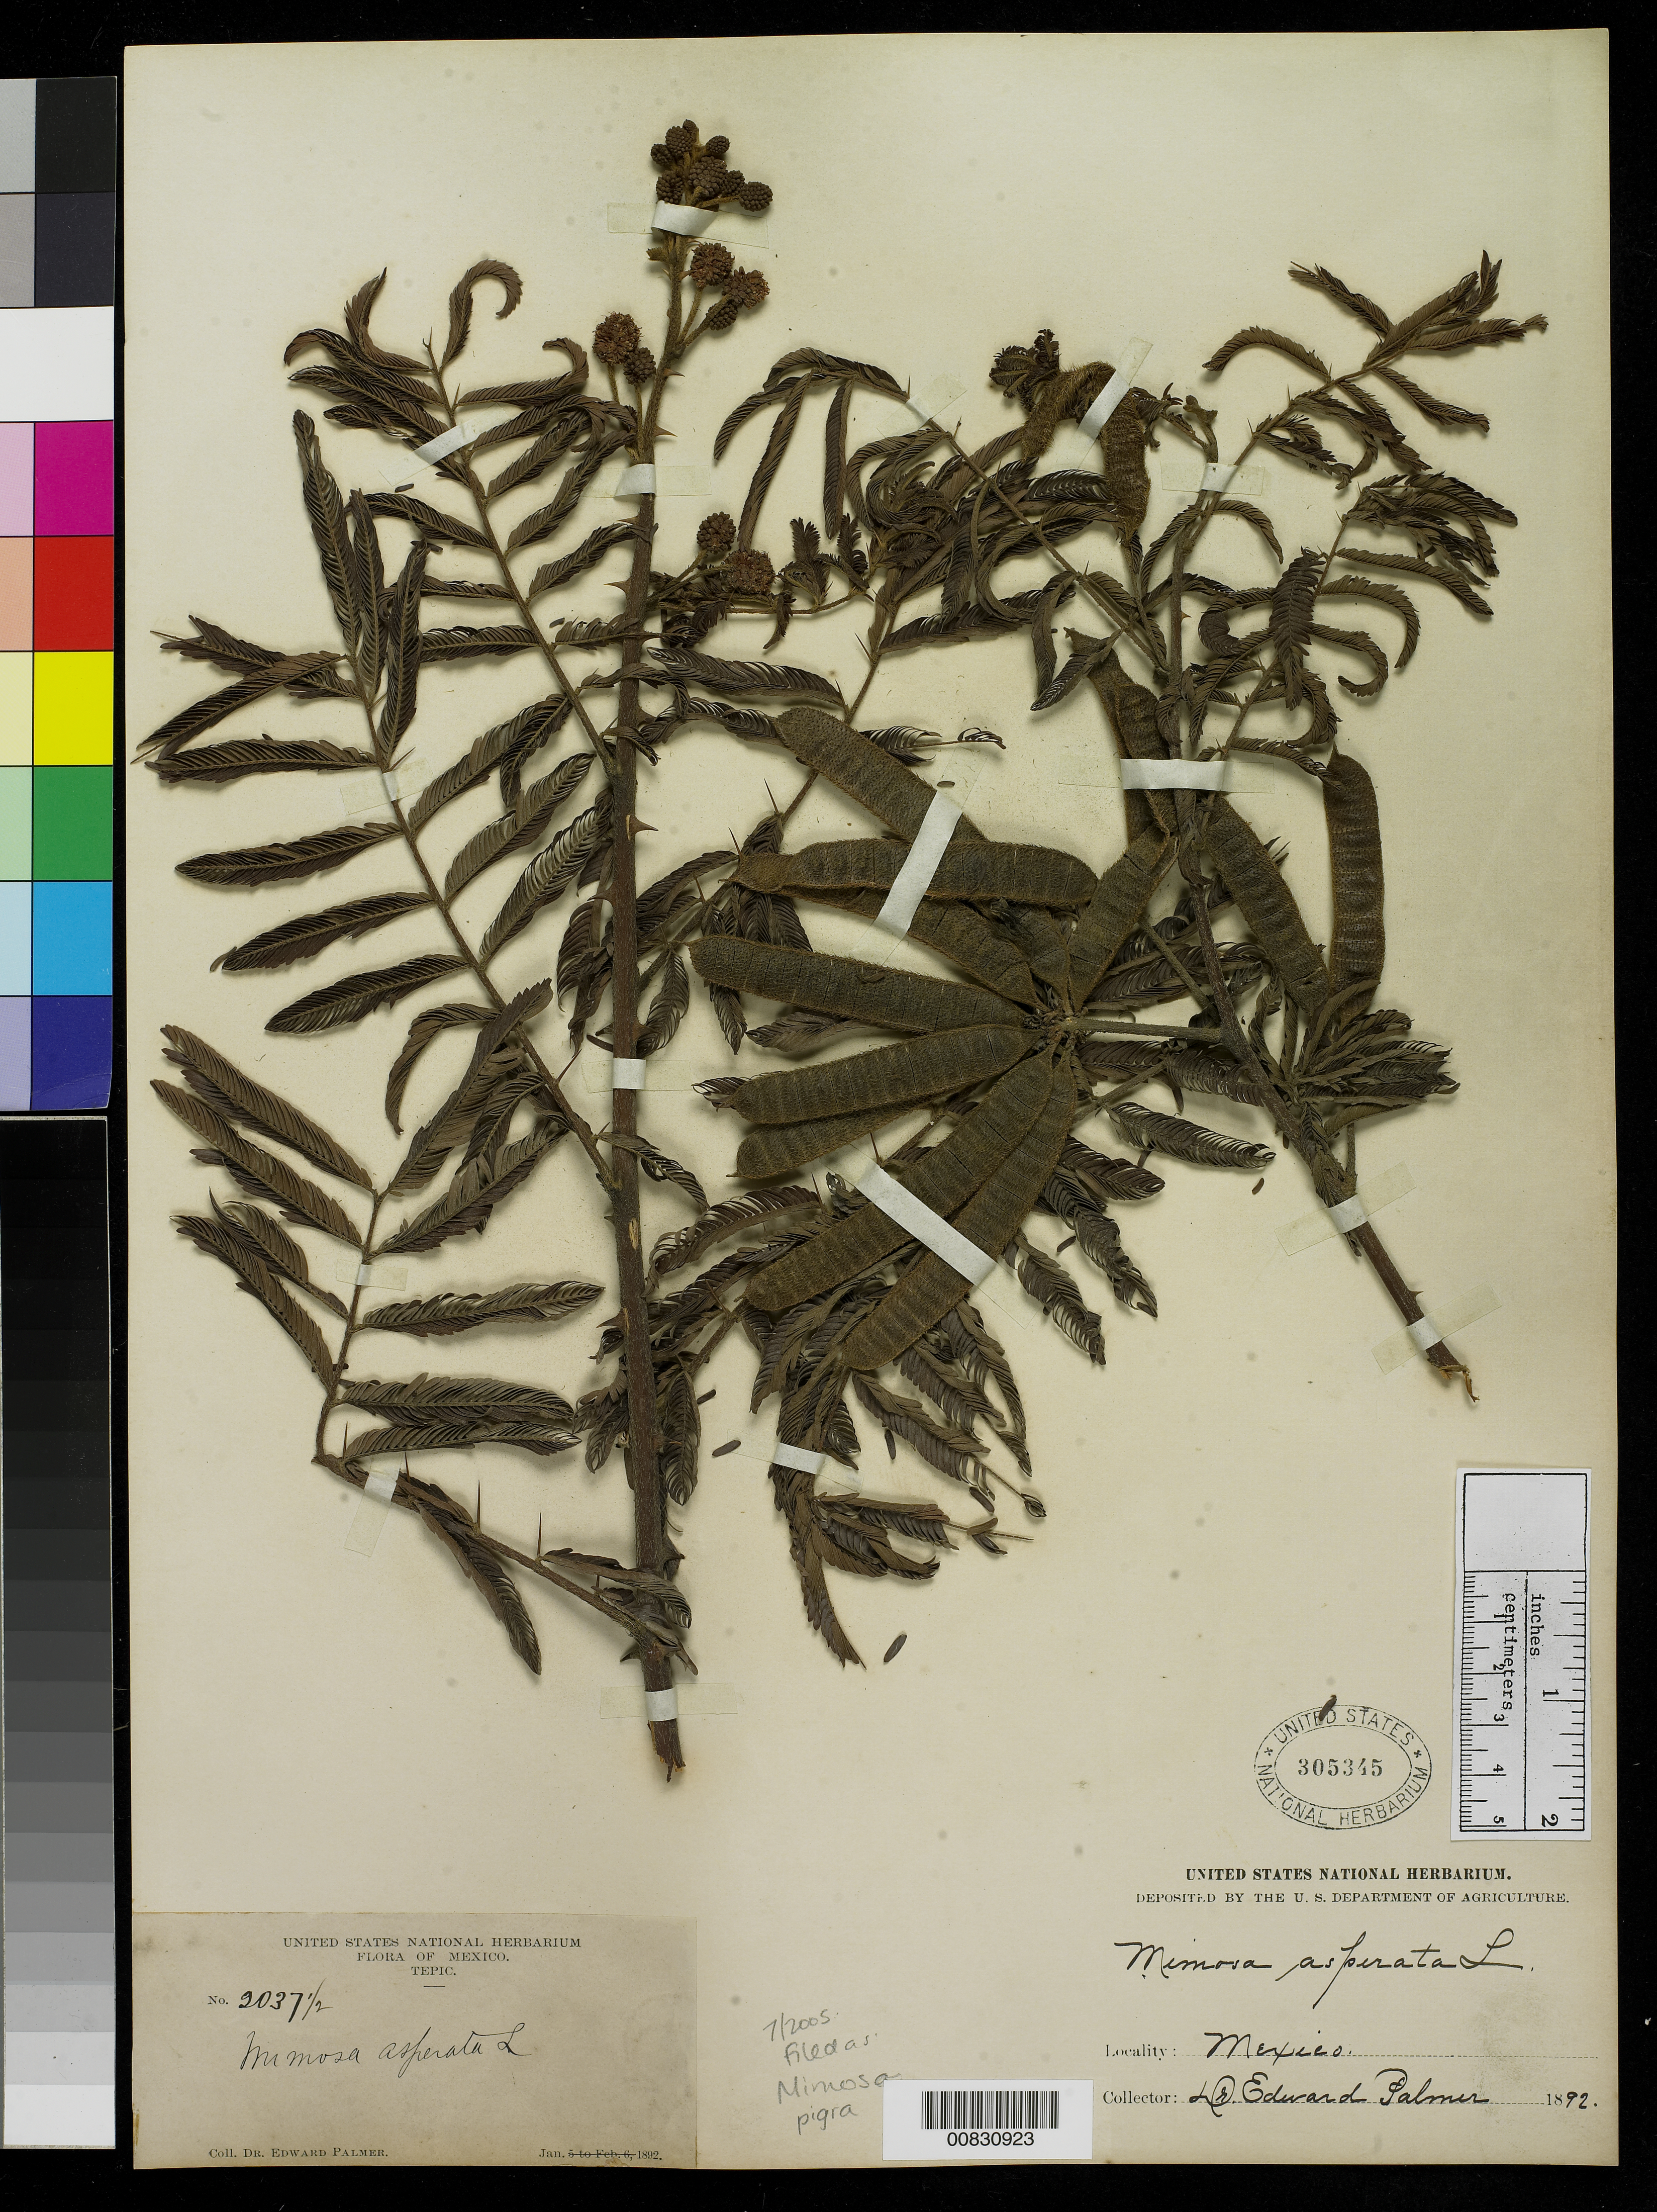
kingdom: Plantae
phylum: Tracheophyta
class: Magnoliopsida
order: Fabales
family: Fabaceae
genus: Mimosa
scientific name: Mimosa pigra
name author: L.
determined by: Strong, Mark T., (BOT), Smithsonian Institution - National Museum of Natural History (UNITED STATES)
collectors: E. Palmer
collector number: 2037½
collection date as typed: Jan 1892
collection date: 1892-01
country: Mexico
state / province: Nayarit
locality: Tepic, Nayarit.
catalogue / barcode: US 305345